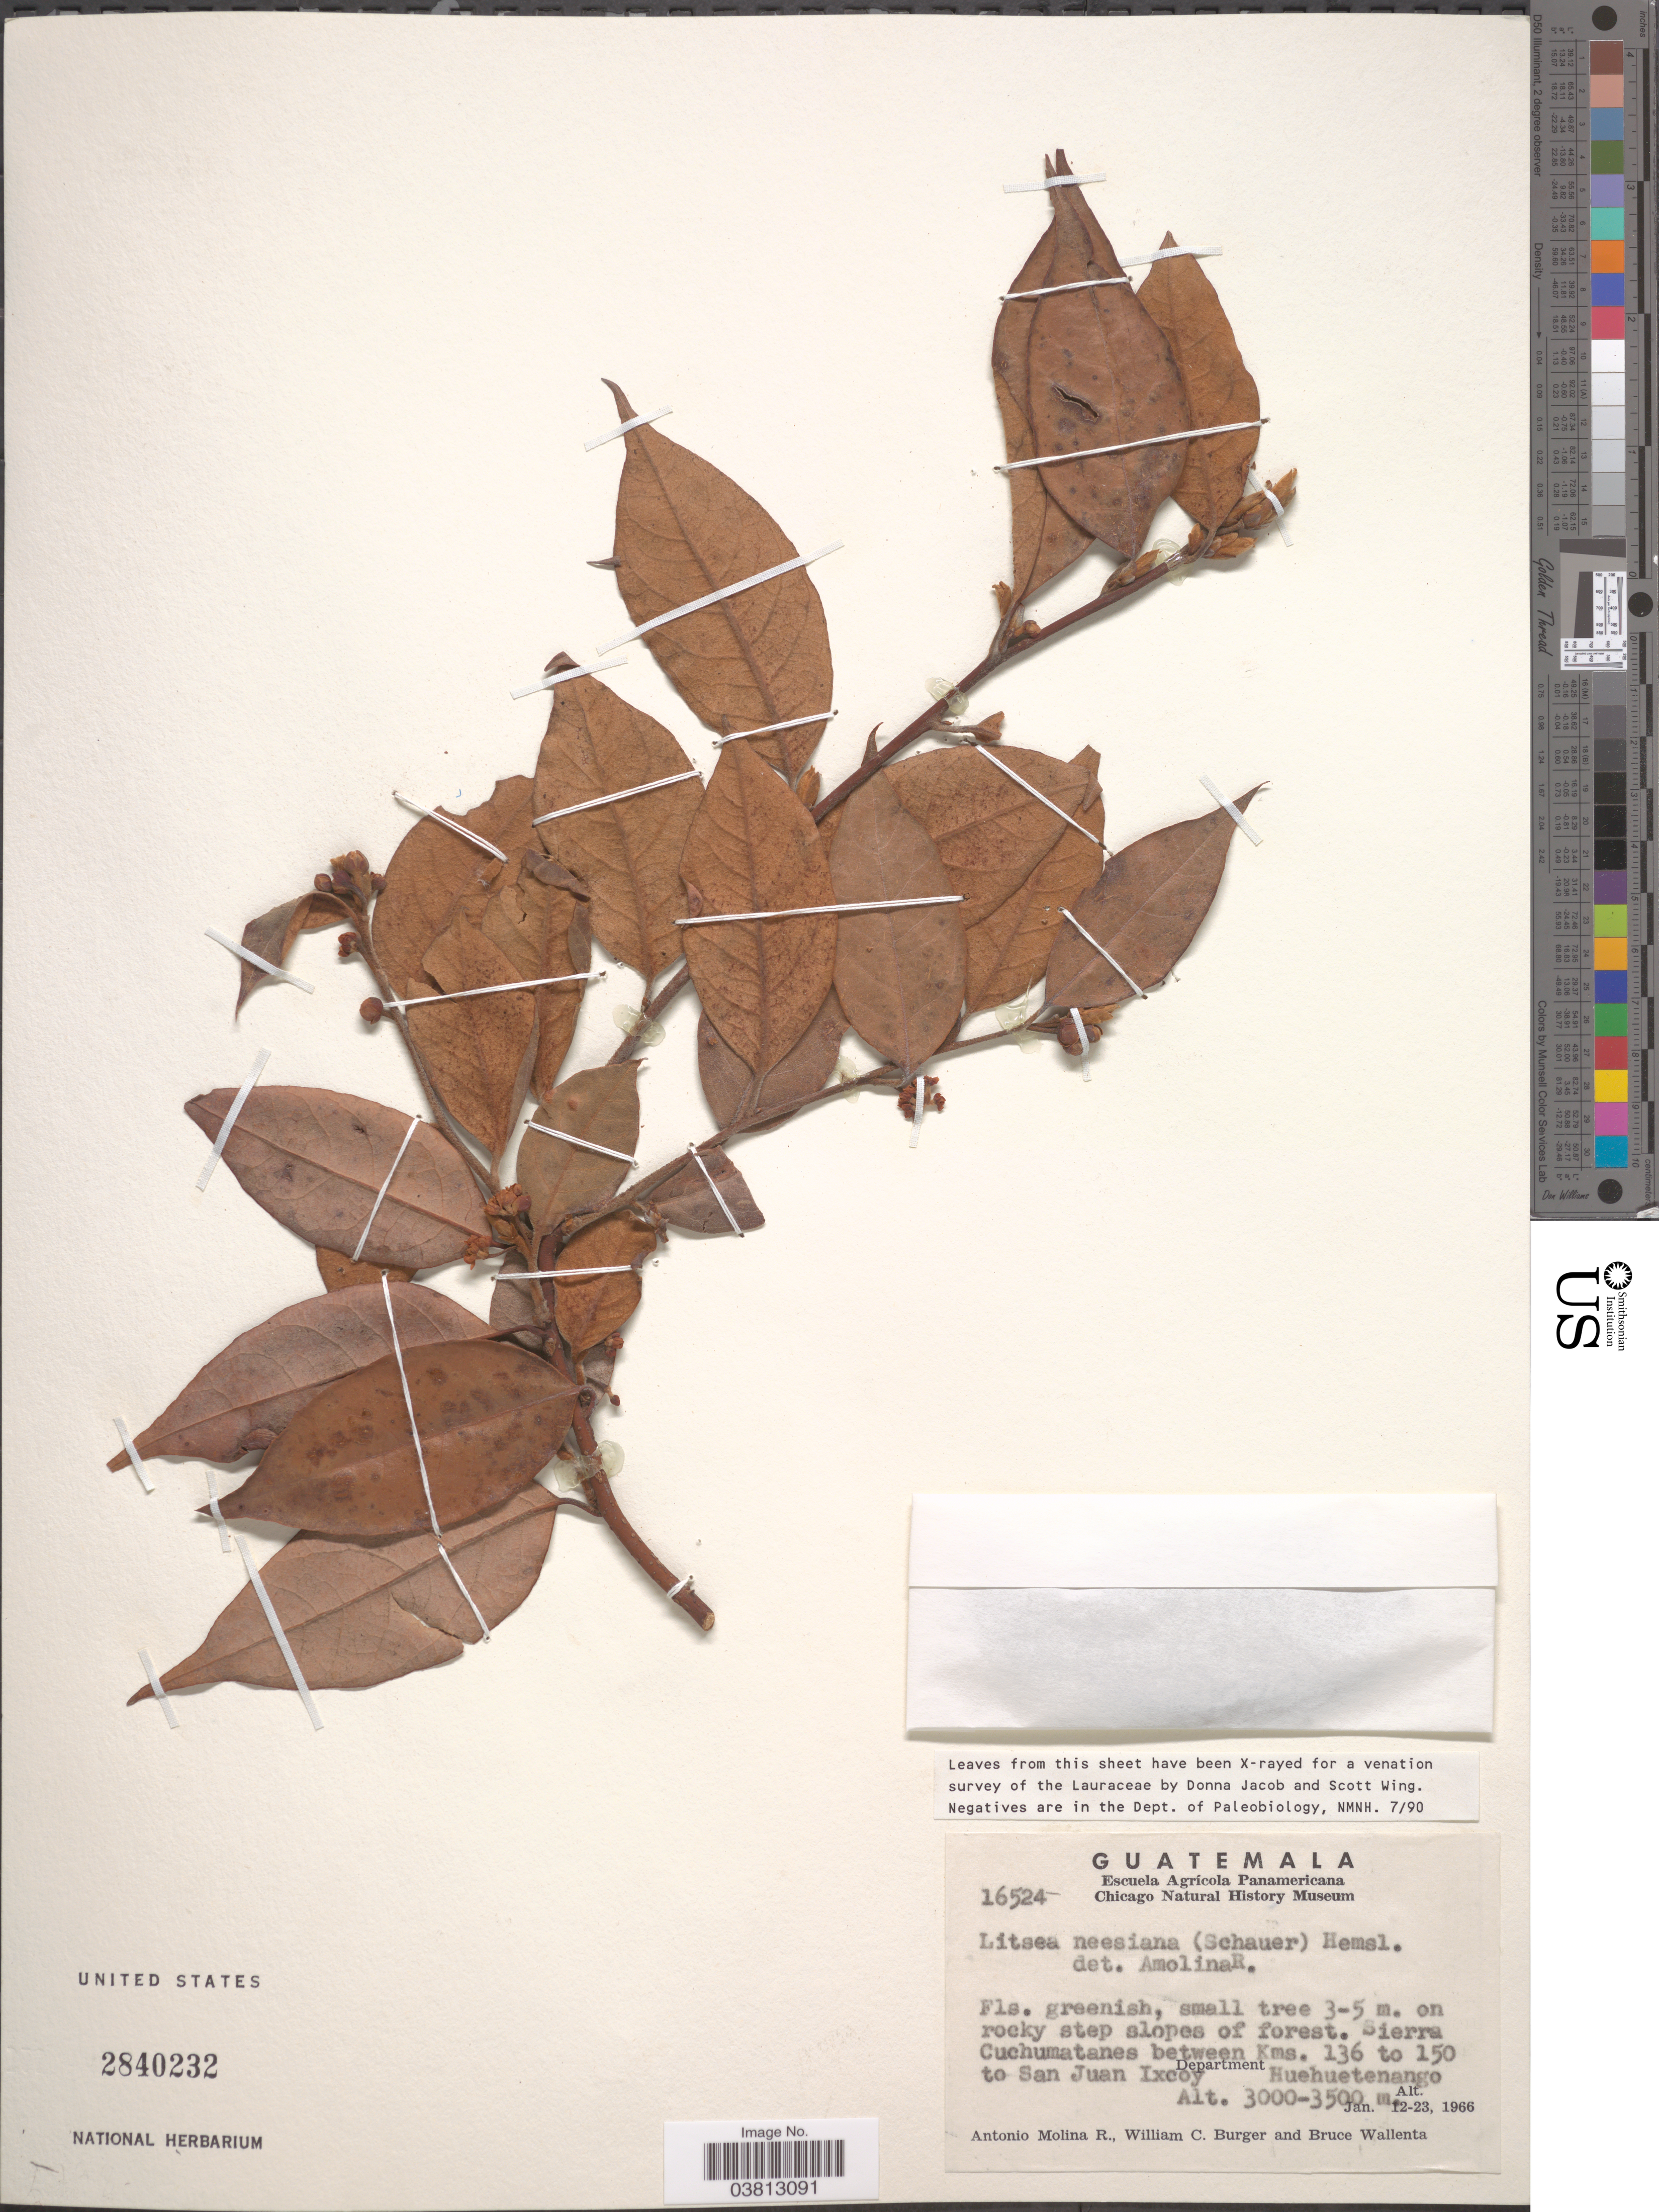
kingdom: Plantae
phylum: Tracheophyta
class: Magnoliopsida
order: Laurales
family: Lauraceae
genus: Litsea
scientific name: Litsea neesiana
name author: (S. Schauer) Hemsl.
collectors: A. Molina R., W. Burger & B. Wallenta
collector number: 16524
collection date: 1966-01-12/1966-01-23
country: Guatemala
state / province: Huehuetenango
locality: Sierra Cuchumatanes between Kms. 136 to 150 to San Juan Ixcoy. Department Huehuetenango.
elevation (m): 3000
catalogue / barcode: US 2840232